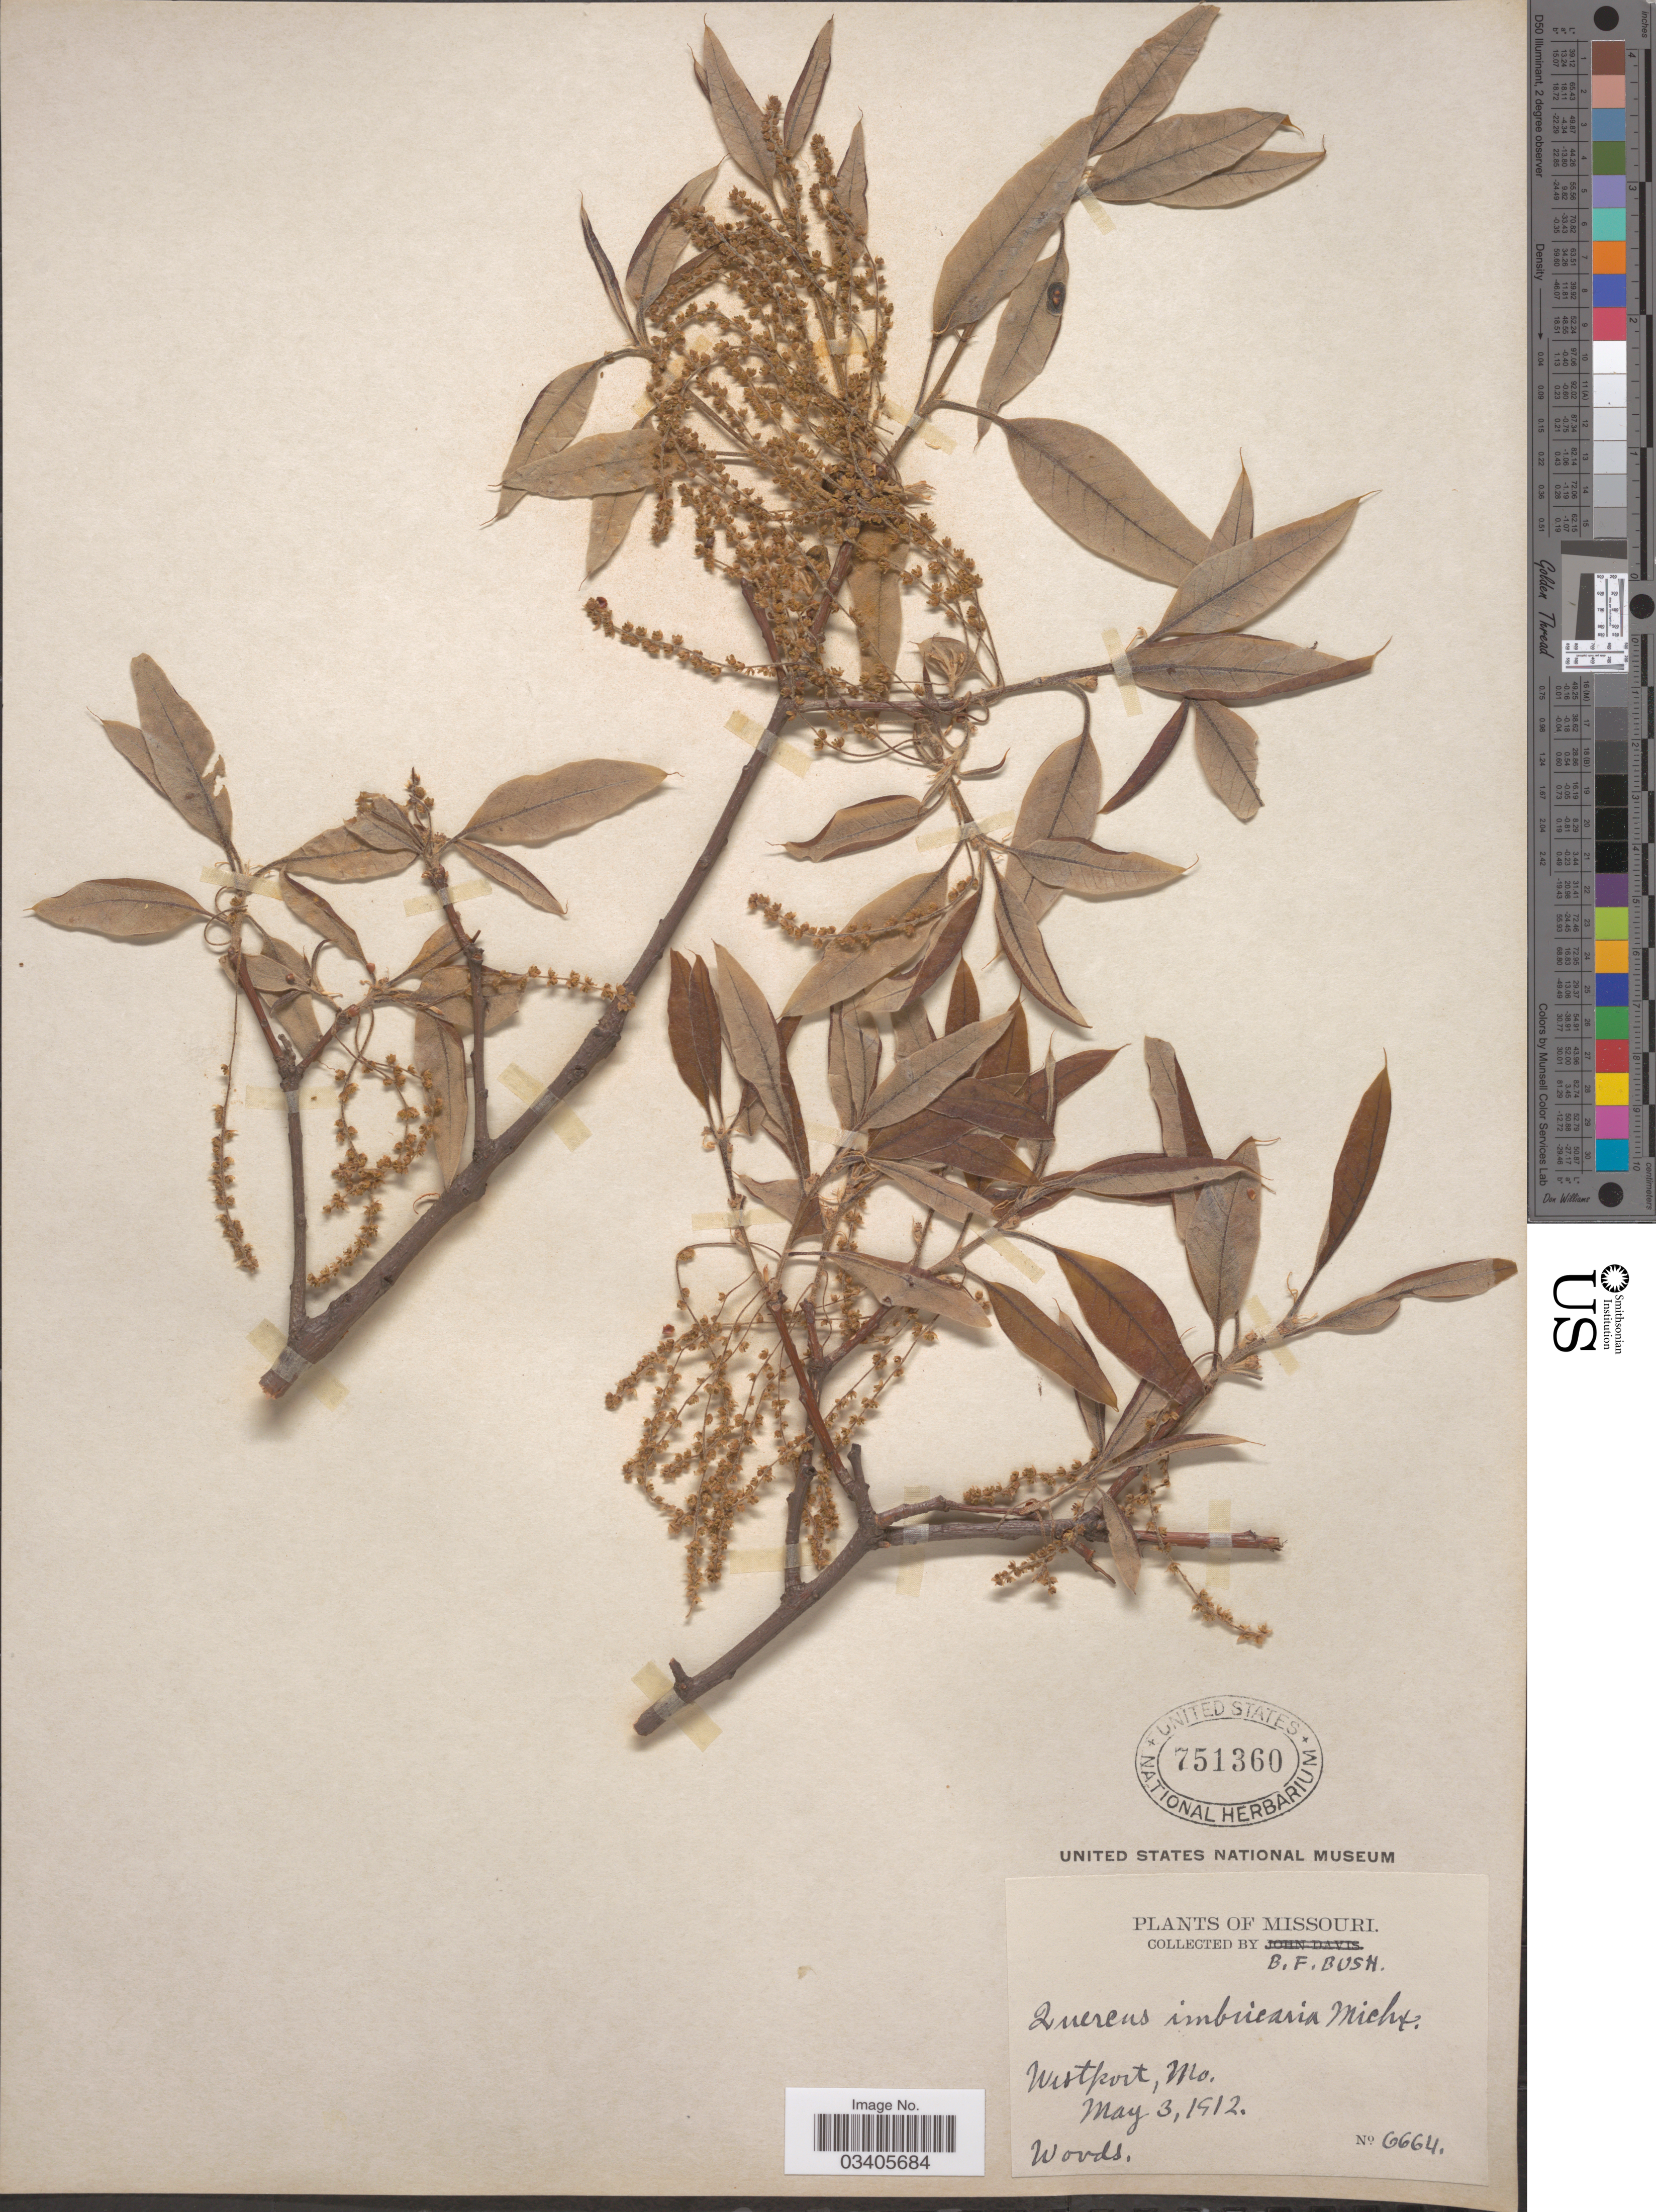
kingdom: Plantae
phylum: Tracheophyta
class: Magnoliopsida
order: Fagales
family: Fagaceae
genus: Quercus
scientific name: Quercus imbricaria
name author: Michx.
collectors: B. F. Bush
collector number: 6664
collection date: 1912-05-03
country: United States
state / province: Missouri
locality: Westport.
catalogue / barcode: US 751360